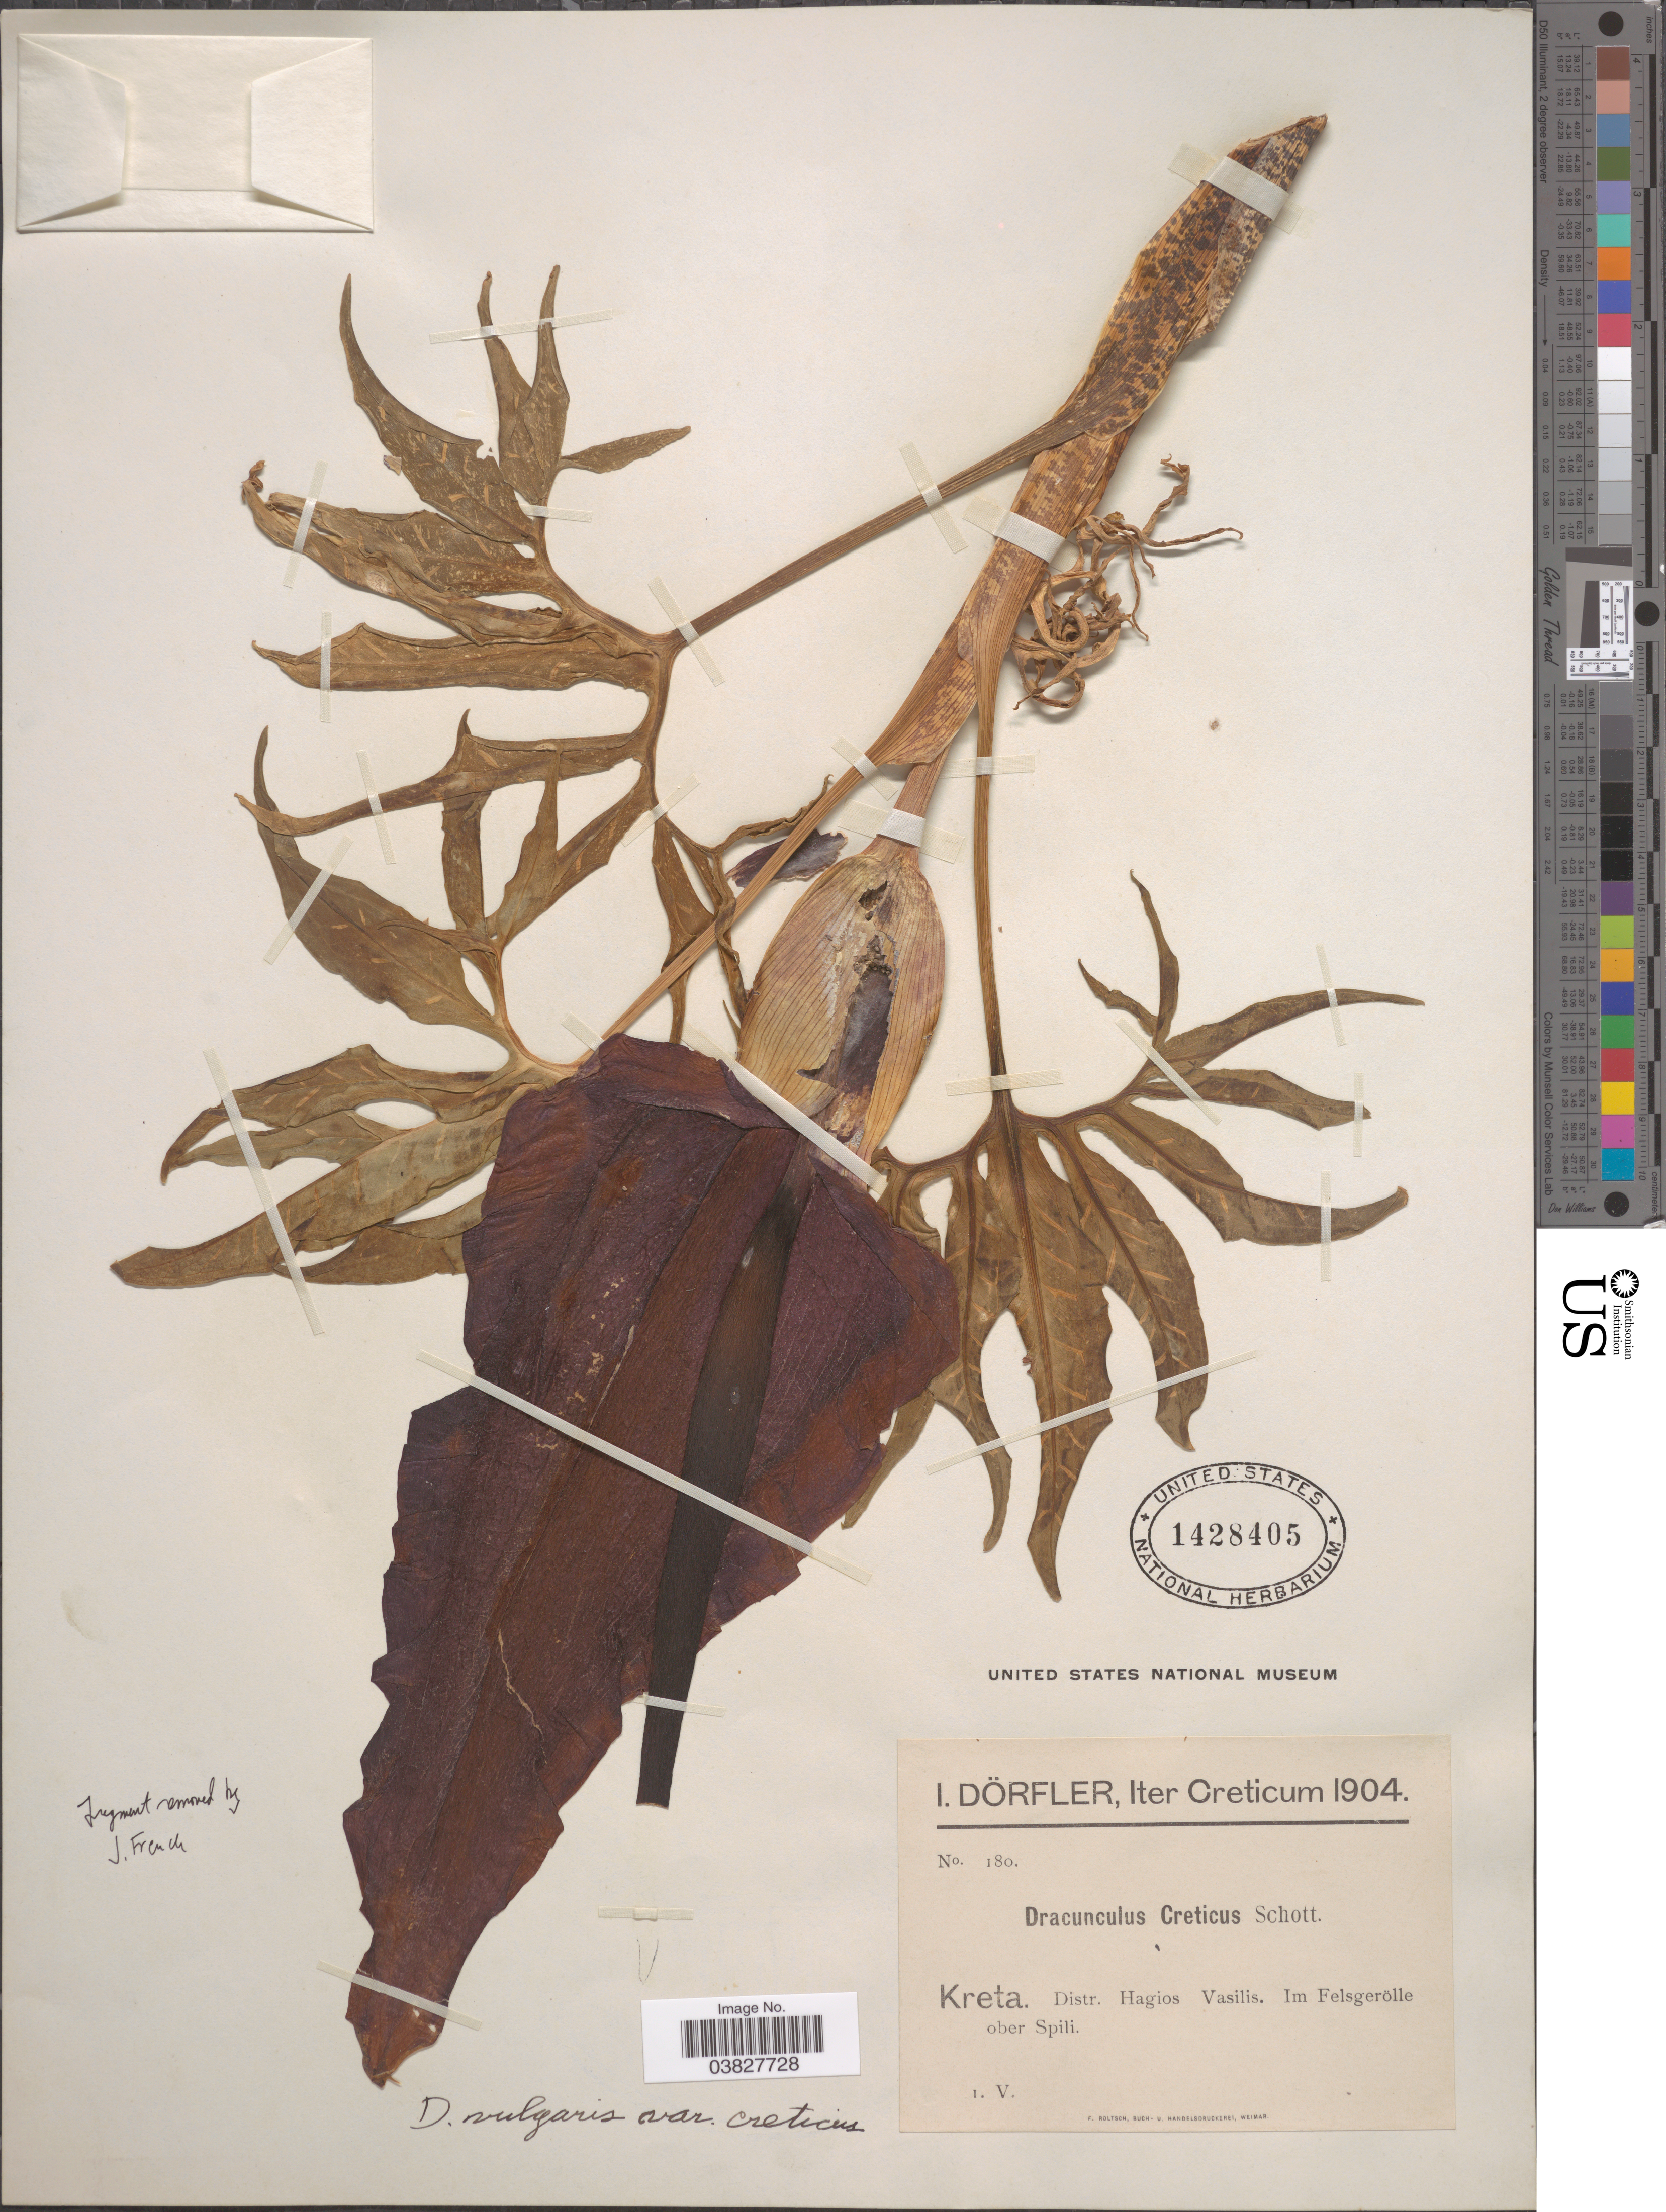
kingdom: Plantae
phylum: Tracheophyta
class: Liliopsida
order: Alismatales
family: Araceae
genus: Dracunculus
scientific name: Dracunculus canariensis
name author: Kunth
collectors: I. Dörfler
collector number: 180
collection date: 1904-05-01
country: Greece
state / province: Crete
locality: Iter Creticum. Kreta. Distr. Hagios Vasilis. Im Felsgerölle ober Spili.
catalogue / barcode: US 1428405